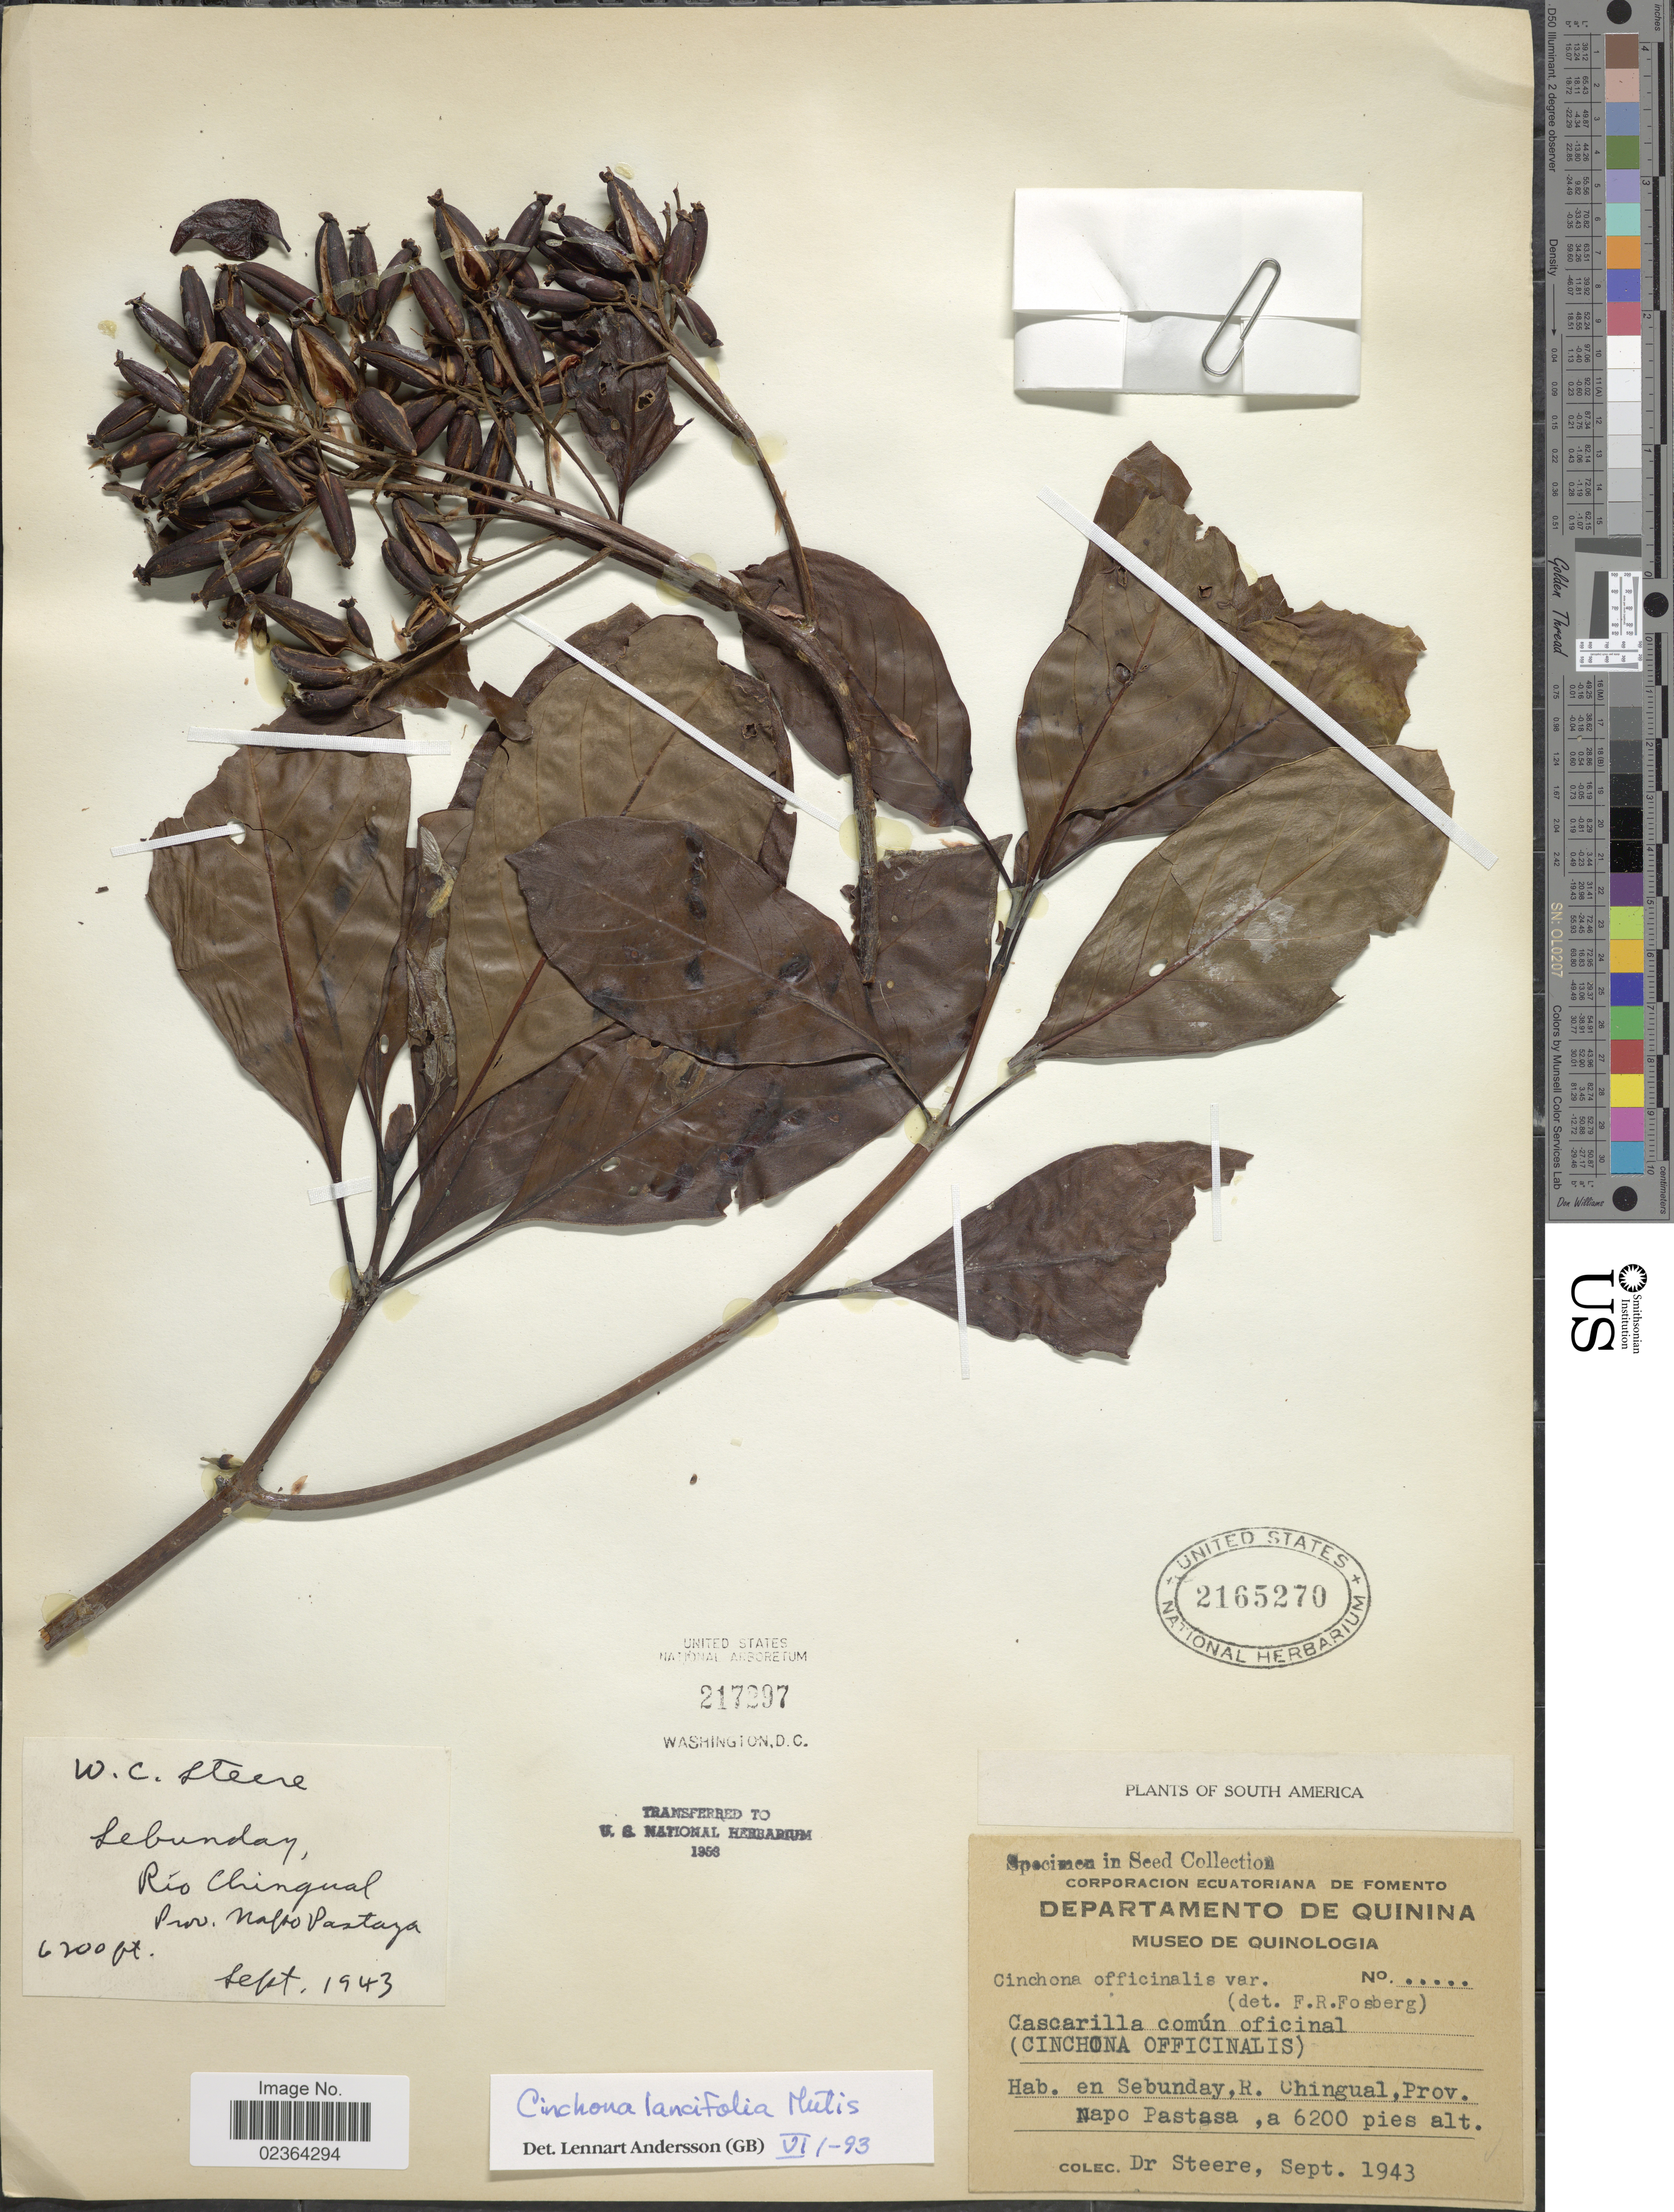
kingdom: Plantae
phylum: Tracheophyta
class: Magnoliopsida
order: Gentianales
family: Rubiaceae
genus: Cinchona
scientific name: Cinchona lancifolia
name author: Mutis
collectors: -- Steere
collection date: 1943-09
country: Ecuador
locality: Departamento de Quinina, en Sebunday R., Chingual, Prov. Napo Pastaza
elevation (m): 1890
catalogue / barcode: US 2165270